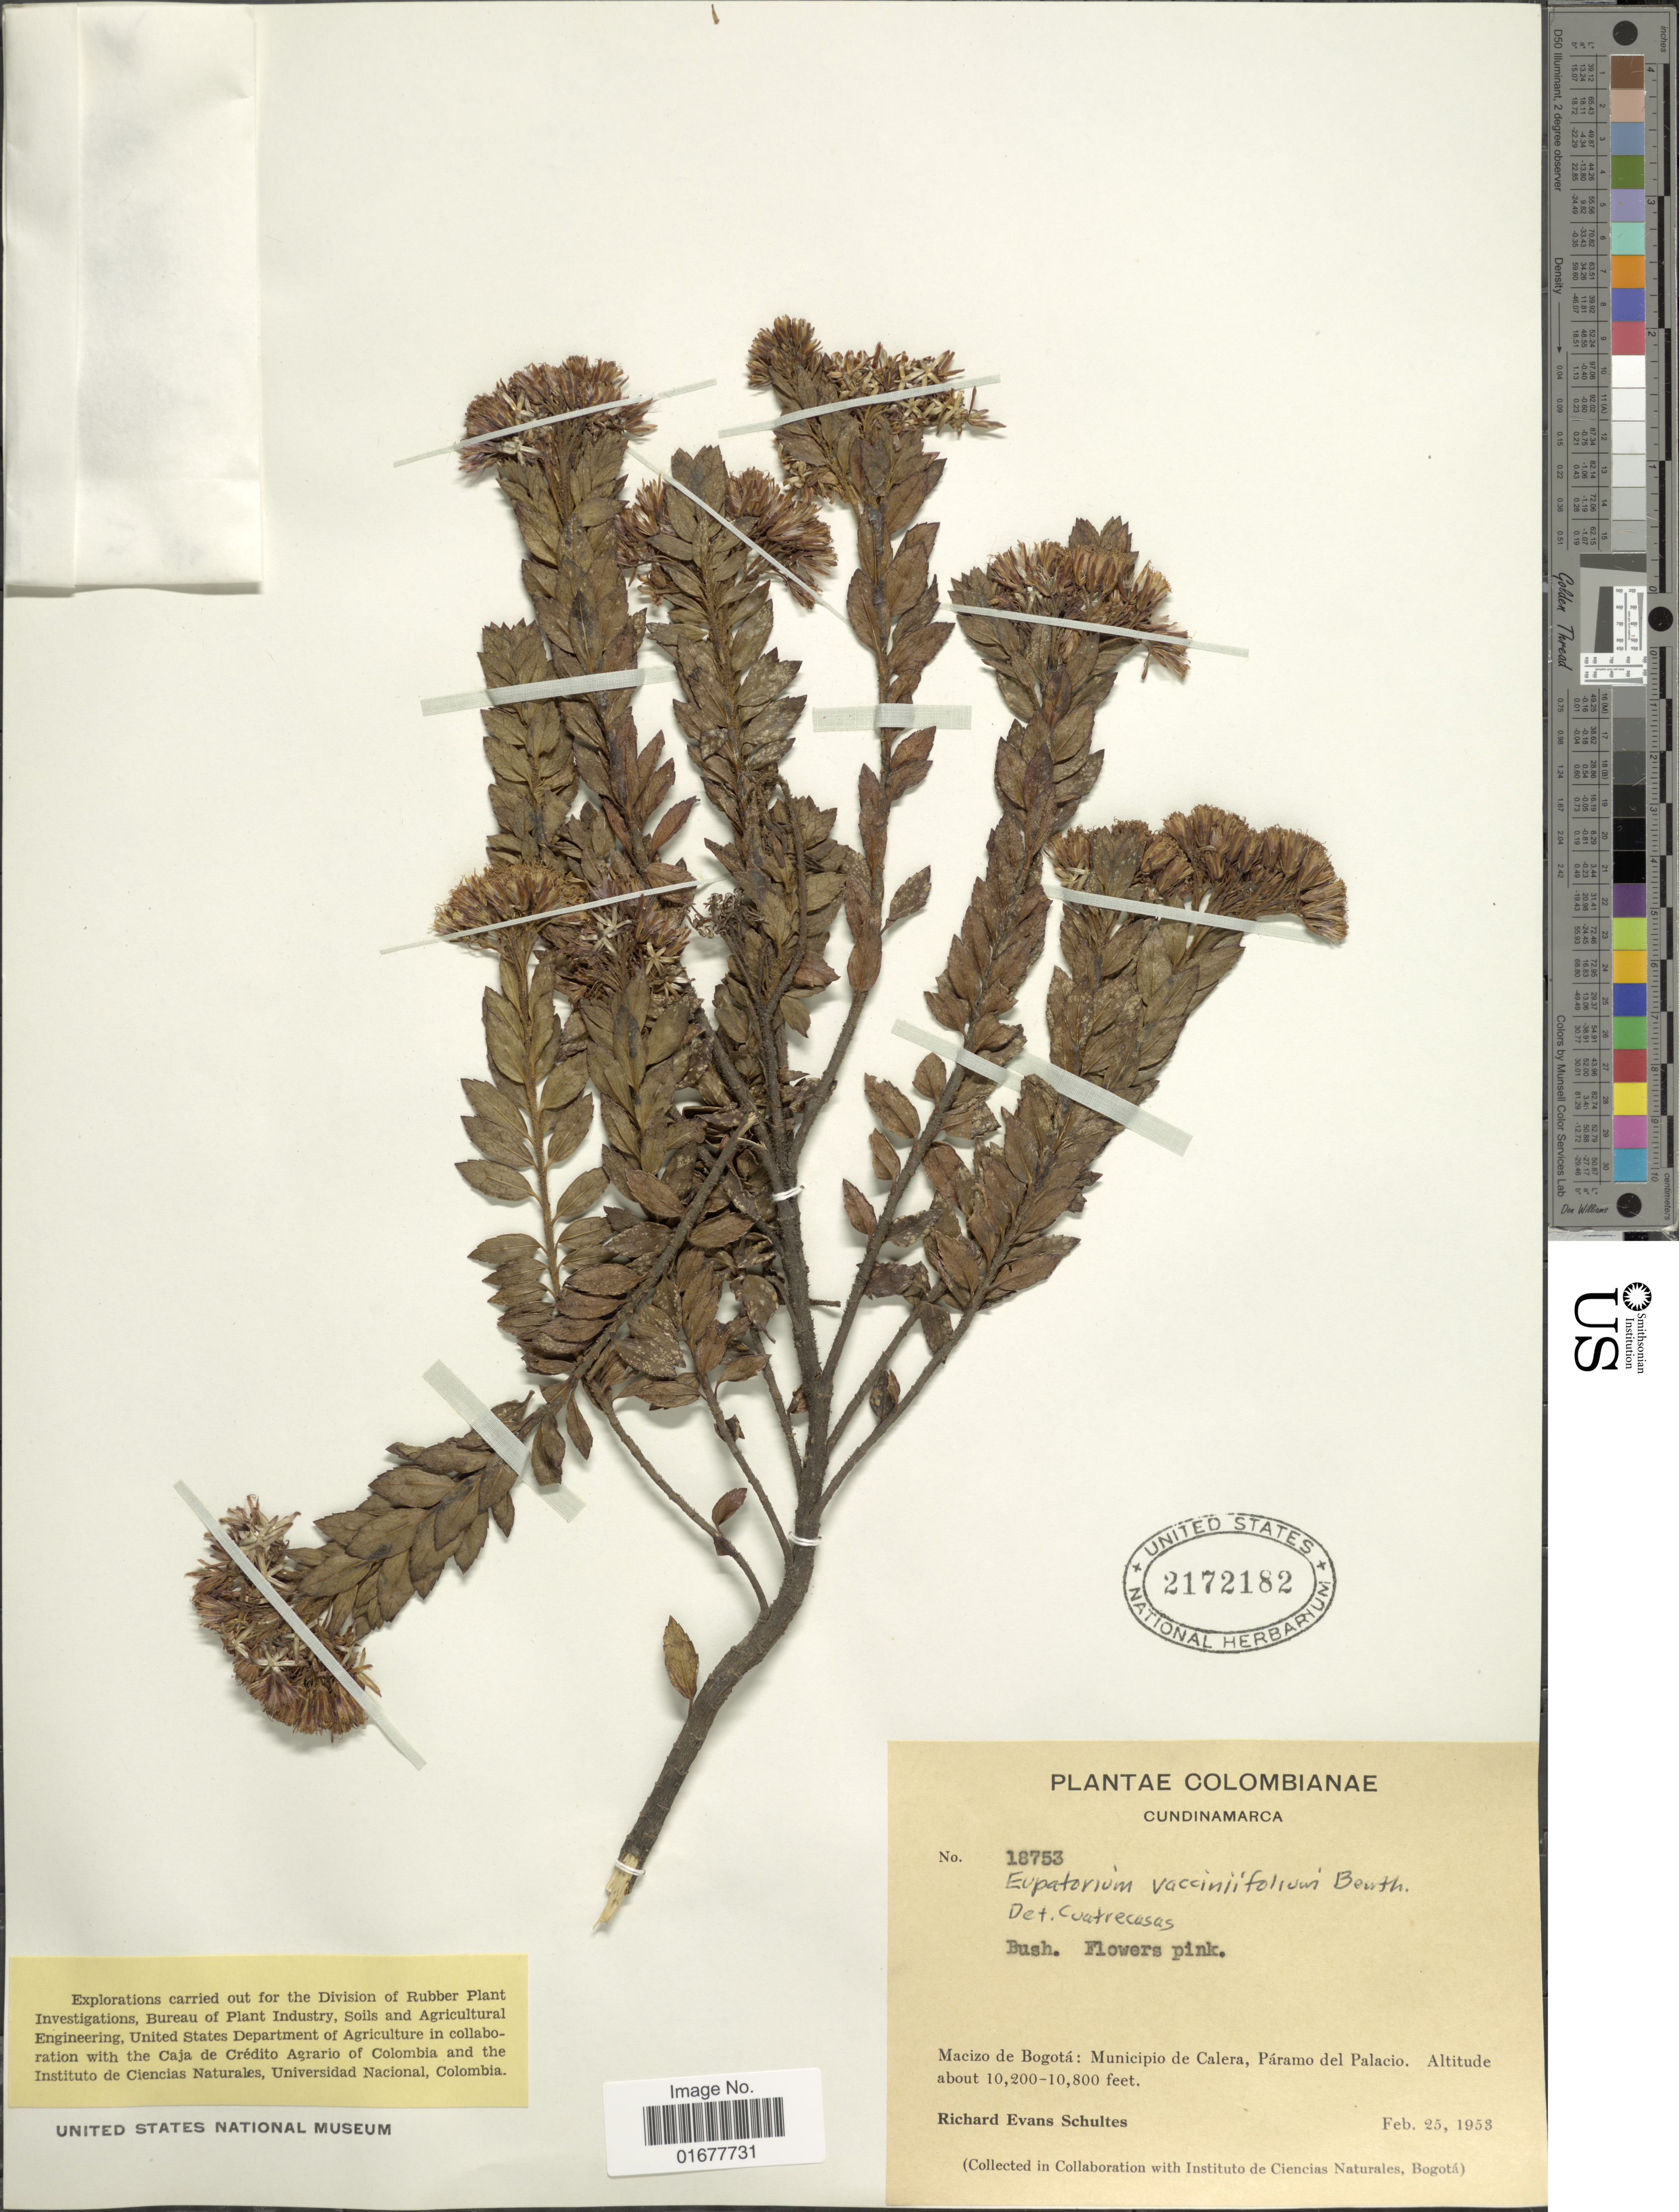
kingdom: Plantae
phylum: Tracheophyta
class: Magnoliopsida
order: Asterales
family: Asteraceae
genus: Ageratina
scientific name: Ageratina vacciniaefolia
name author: (Benth.) R.M. King & H. Rob.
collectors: R. E. Schultes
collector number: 18753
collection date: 1953-02-25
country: Colombia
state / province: Cundinamarca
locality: Macizo de Bogota: Municipio de Calera, Paramo del Palacio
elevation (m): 3109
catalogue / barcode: US 2172182